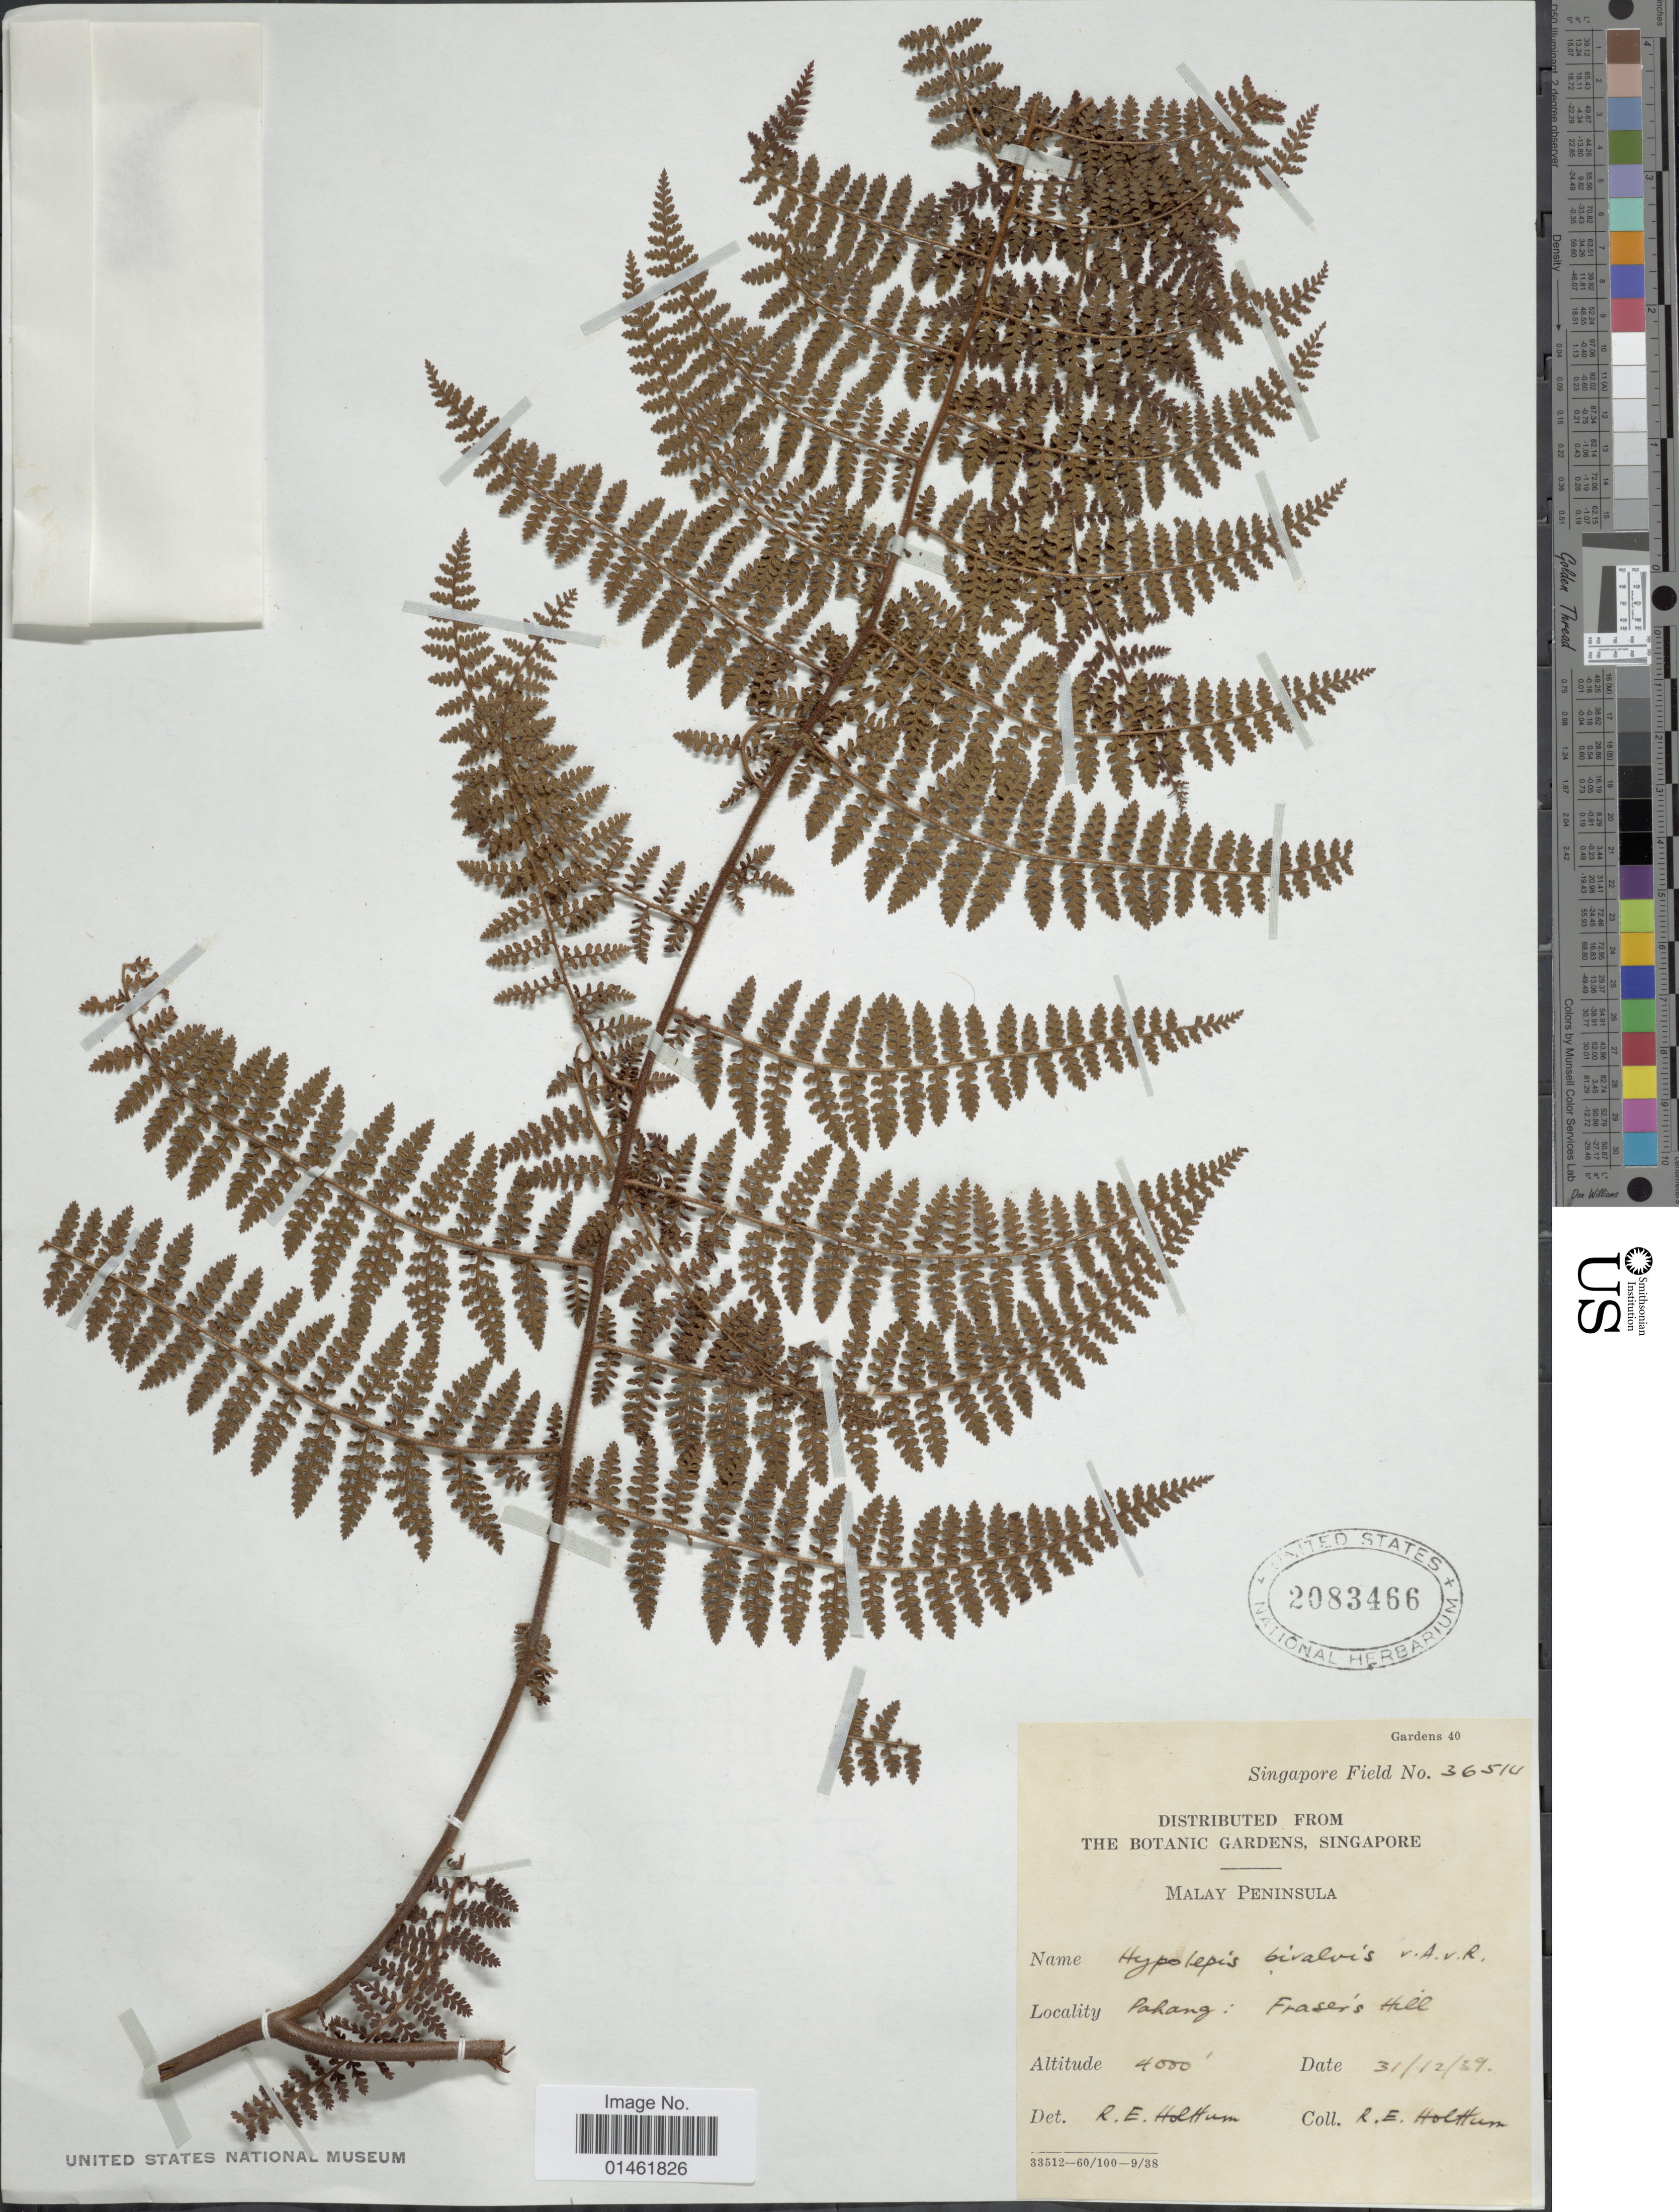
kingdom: Plantae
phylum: Tracheophyta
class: Polypodiopsida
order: Polypodiales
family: Dennstaedtiaceae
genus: Paesia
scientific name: Paesia bivalvis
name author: (Alderw.) R.M. Tryon & A.F. Tryon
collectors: R. E. Holttum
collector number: Singapore Field 36514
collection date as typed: Transcribed d/m/y: 31/12/39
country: Malaysia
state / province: Pahang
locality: Malay Peninsula, Pahang: Fraser's Hill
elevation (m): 1219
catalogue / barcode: US 2083466